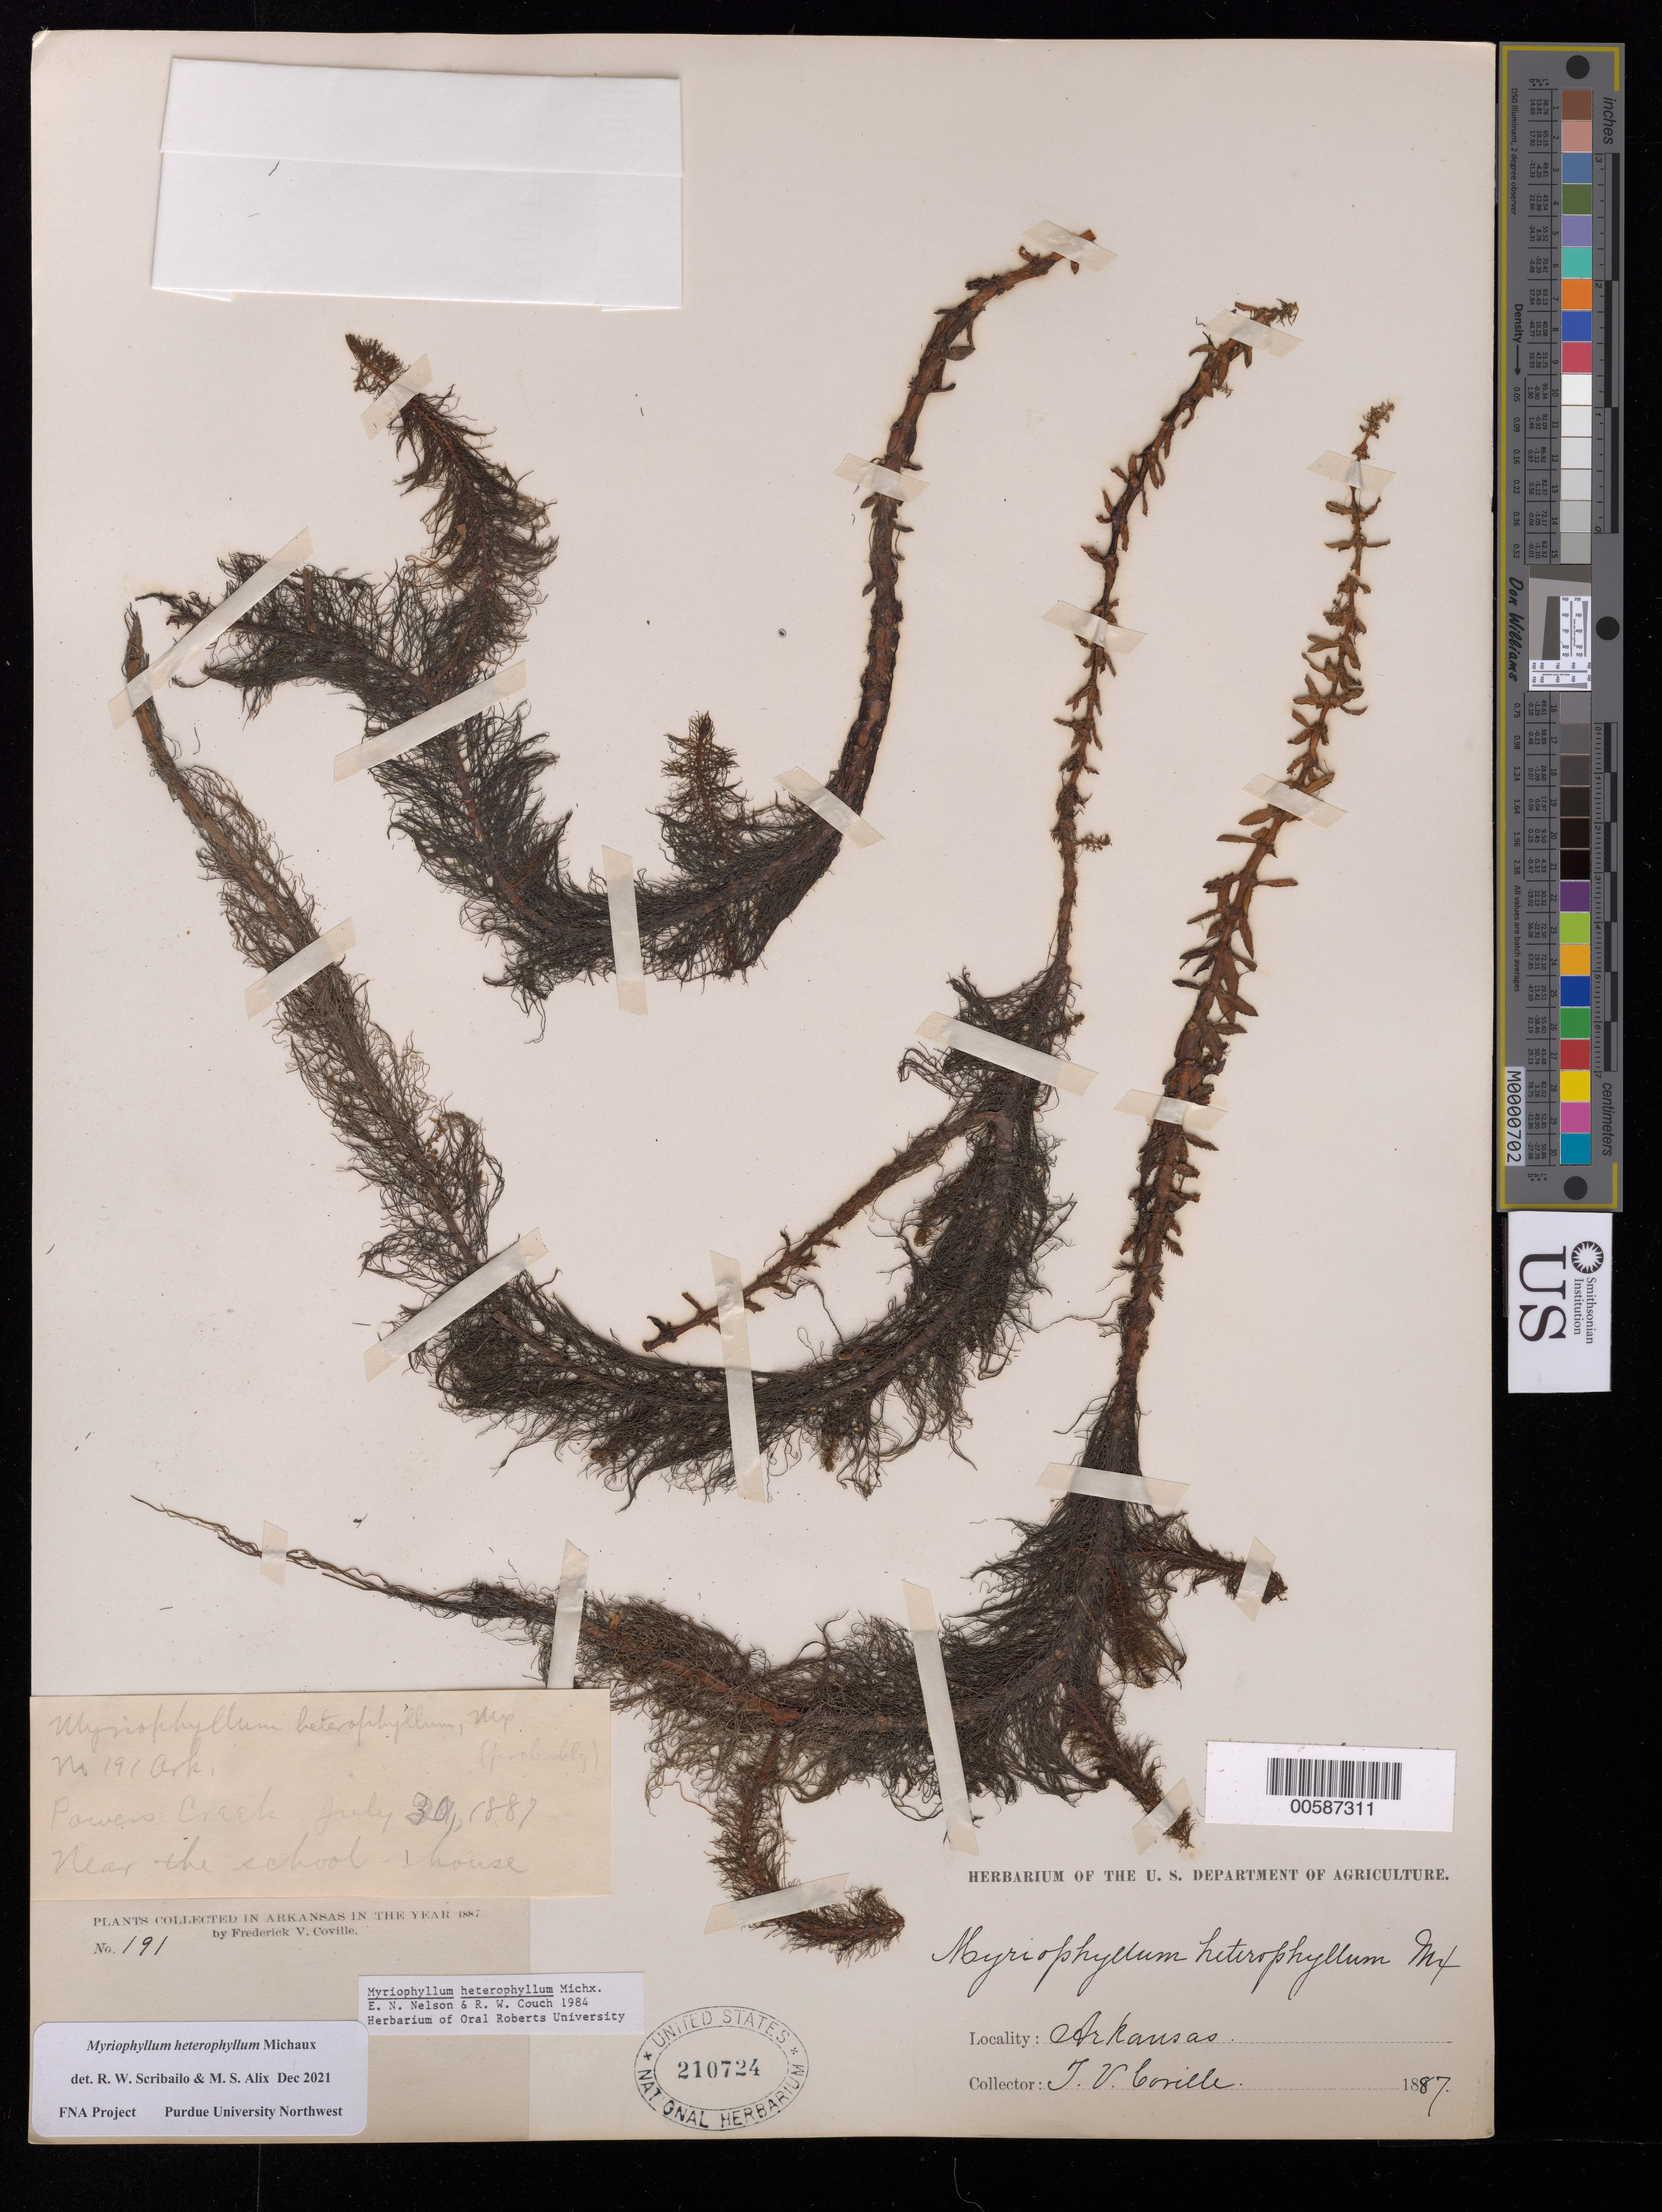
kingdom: Plantae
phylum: Tracheophyta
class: Magnoliopsida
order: Saxifragales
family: Haloragaceae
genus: Myriophyllum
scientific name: Myriophyllum heterophyllum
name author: Michx.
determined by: Scribailo, R. W.; Alix, M. S.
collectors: T. Colville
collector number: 191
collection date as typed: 30 Jul 1887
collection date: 1887-07-30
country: United States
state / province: Arkansas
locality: Powers Creek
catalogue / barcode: US 210724